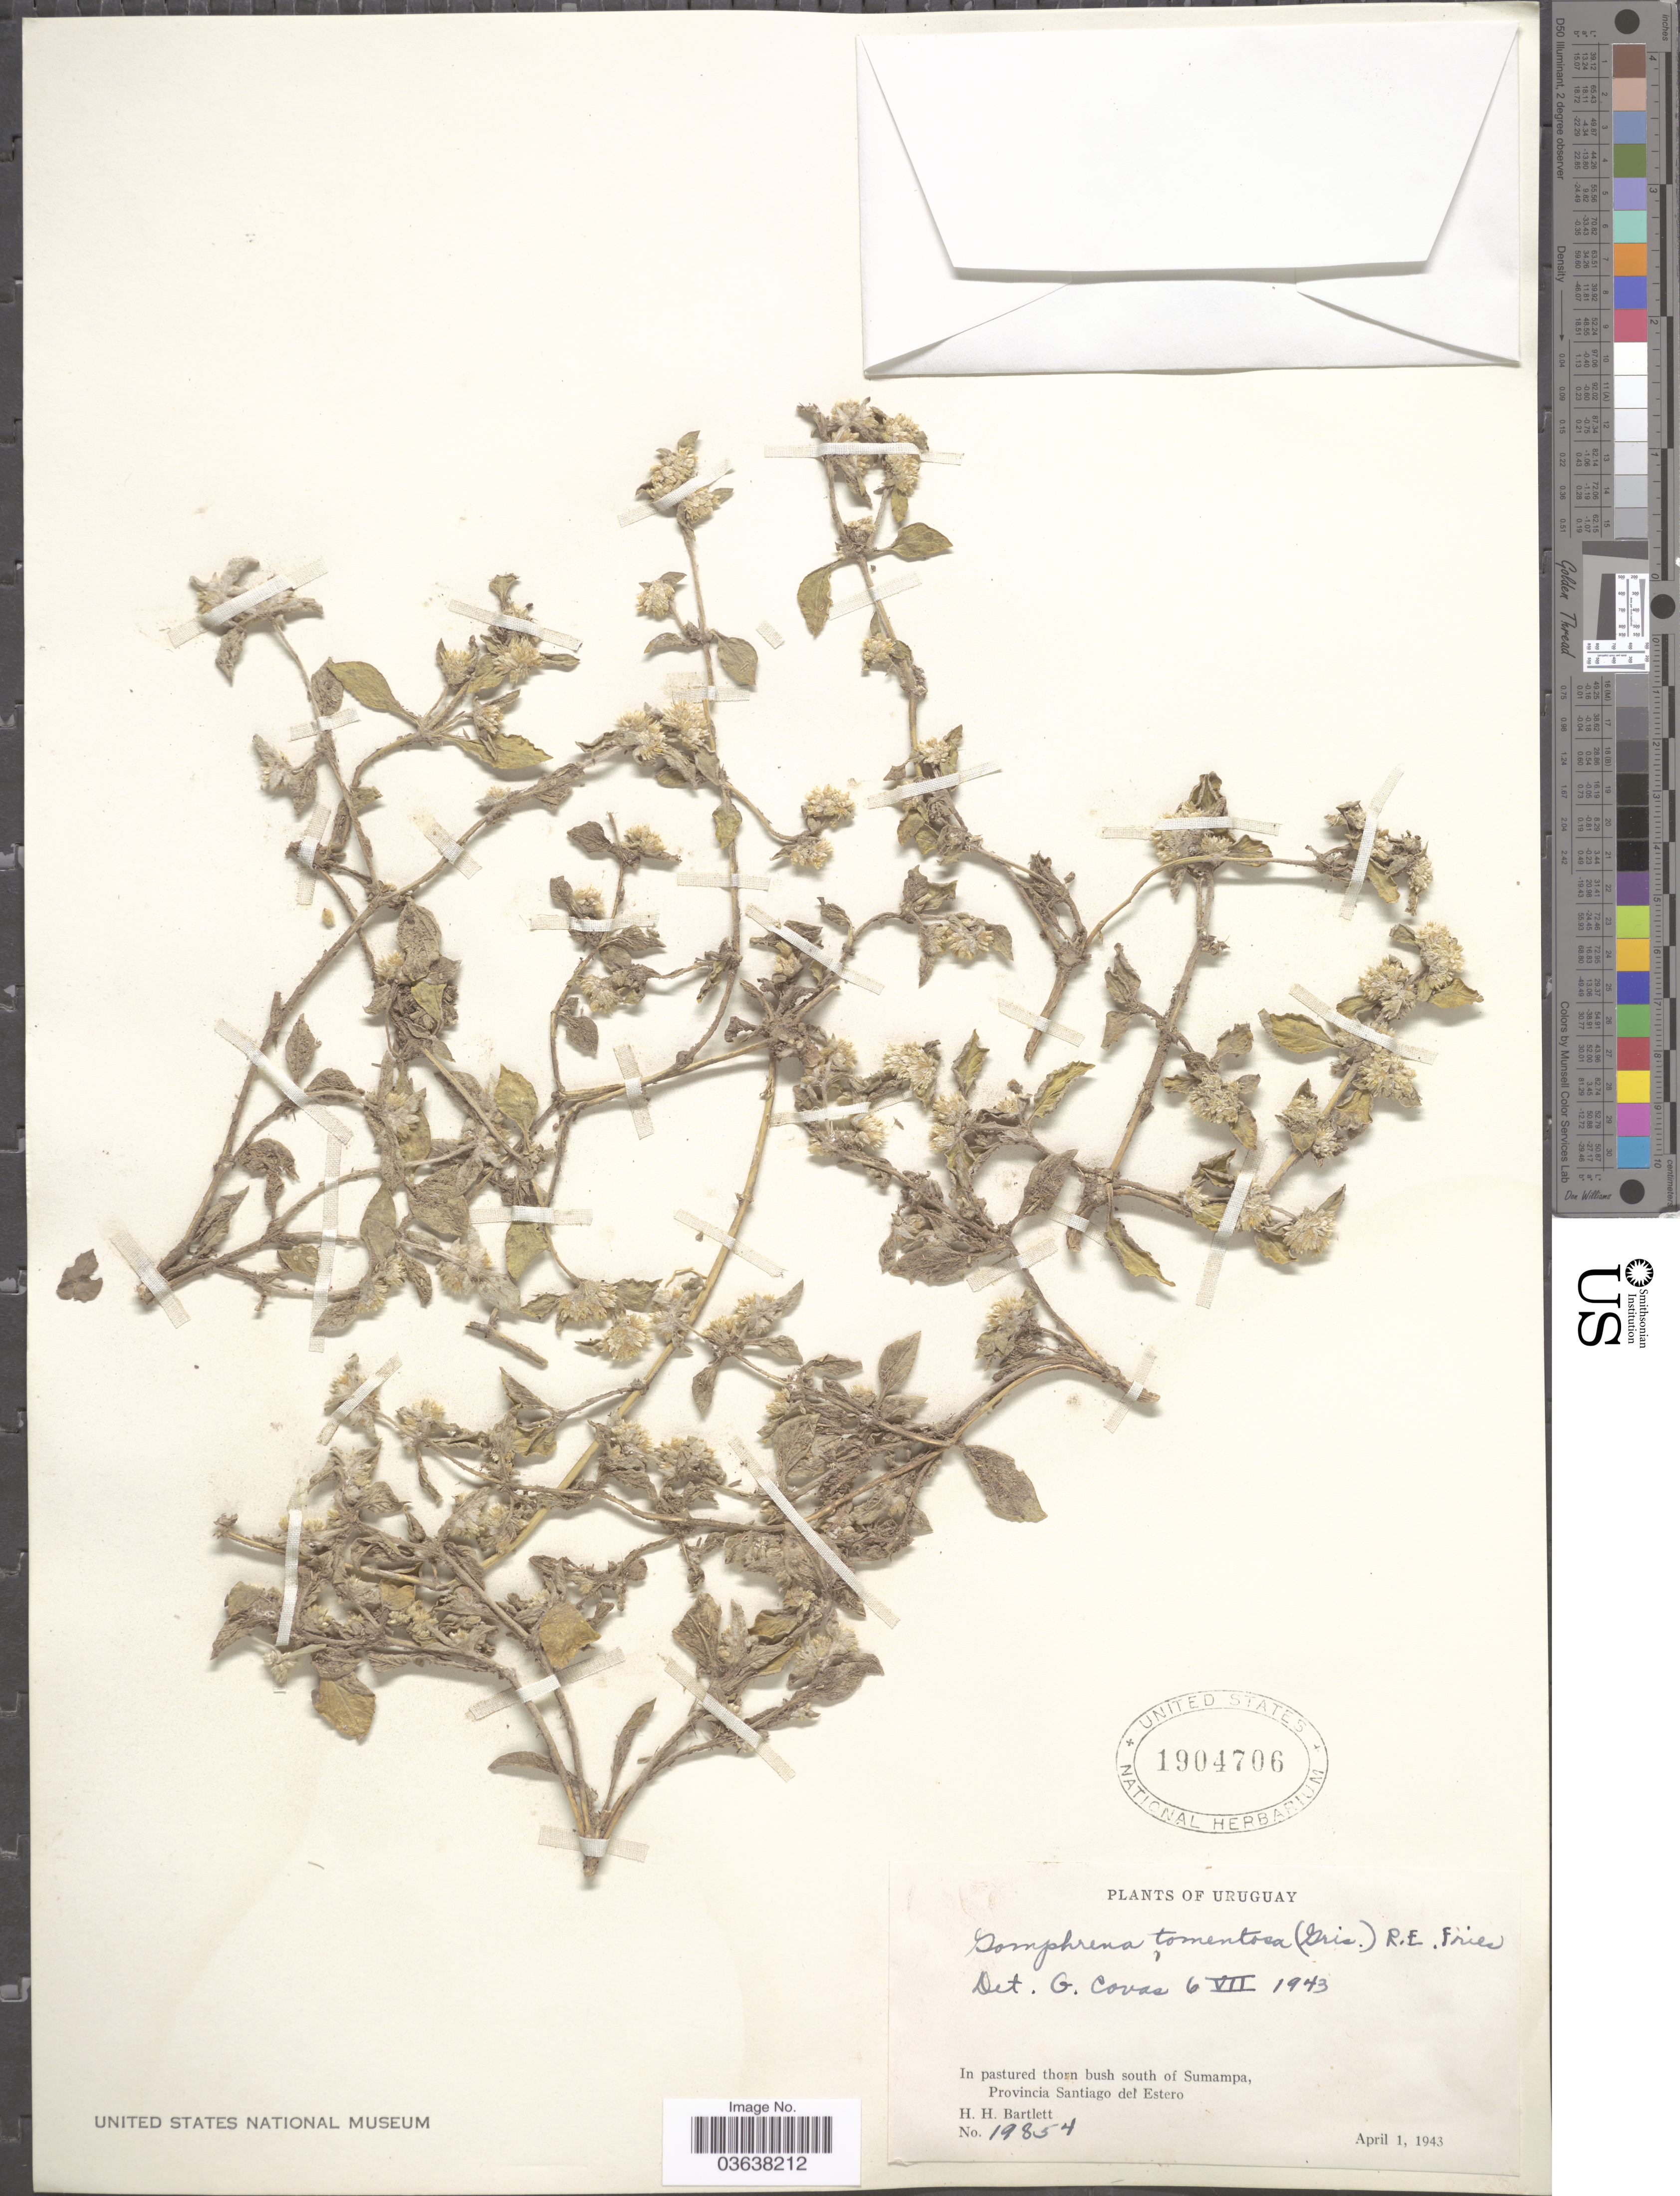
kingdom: Plantae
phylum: Tracheophyta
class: Magnoliopsida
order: Caryophyllales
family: Amaranthaceae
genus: Gomphrena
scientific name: Gomphrena tomentosa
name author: (Griseb.) R.E. Fr.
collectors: H. H. Bartlett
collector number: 19854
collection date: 1943-04-01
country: Argentina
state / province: Santiago del Estero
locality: In pastured thorn bush south of Sumampa.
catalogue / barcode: US 1904706